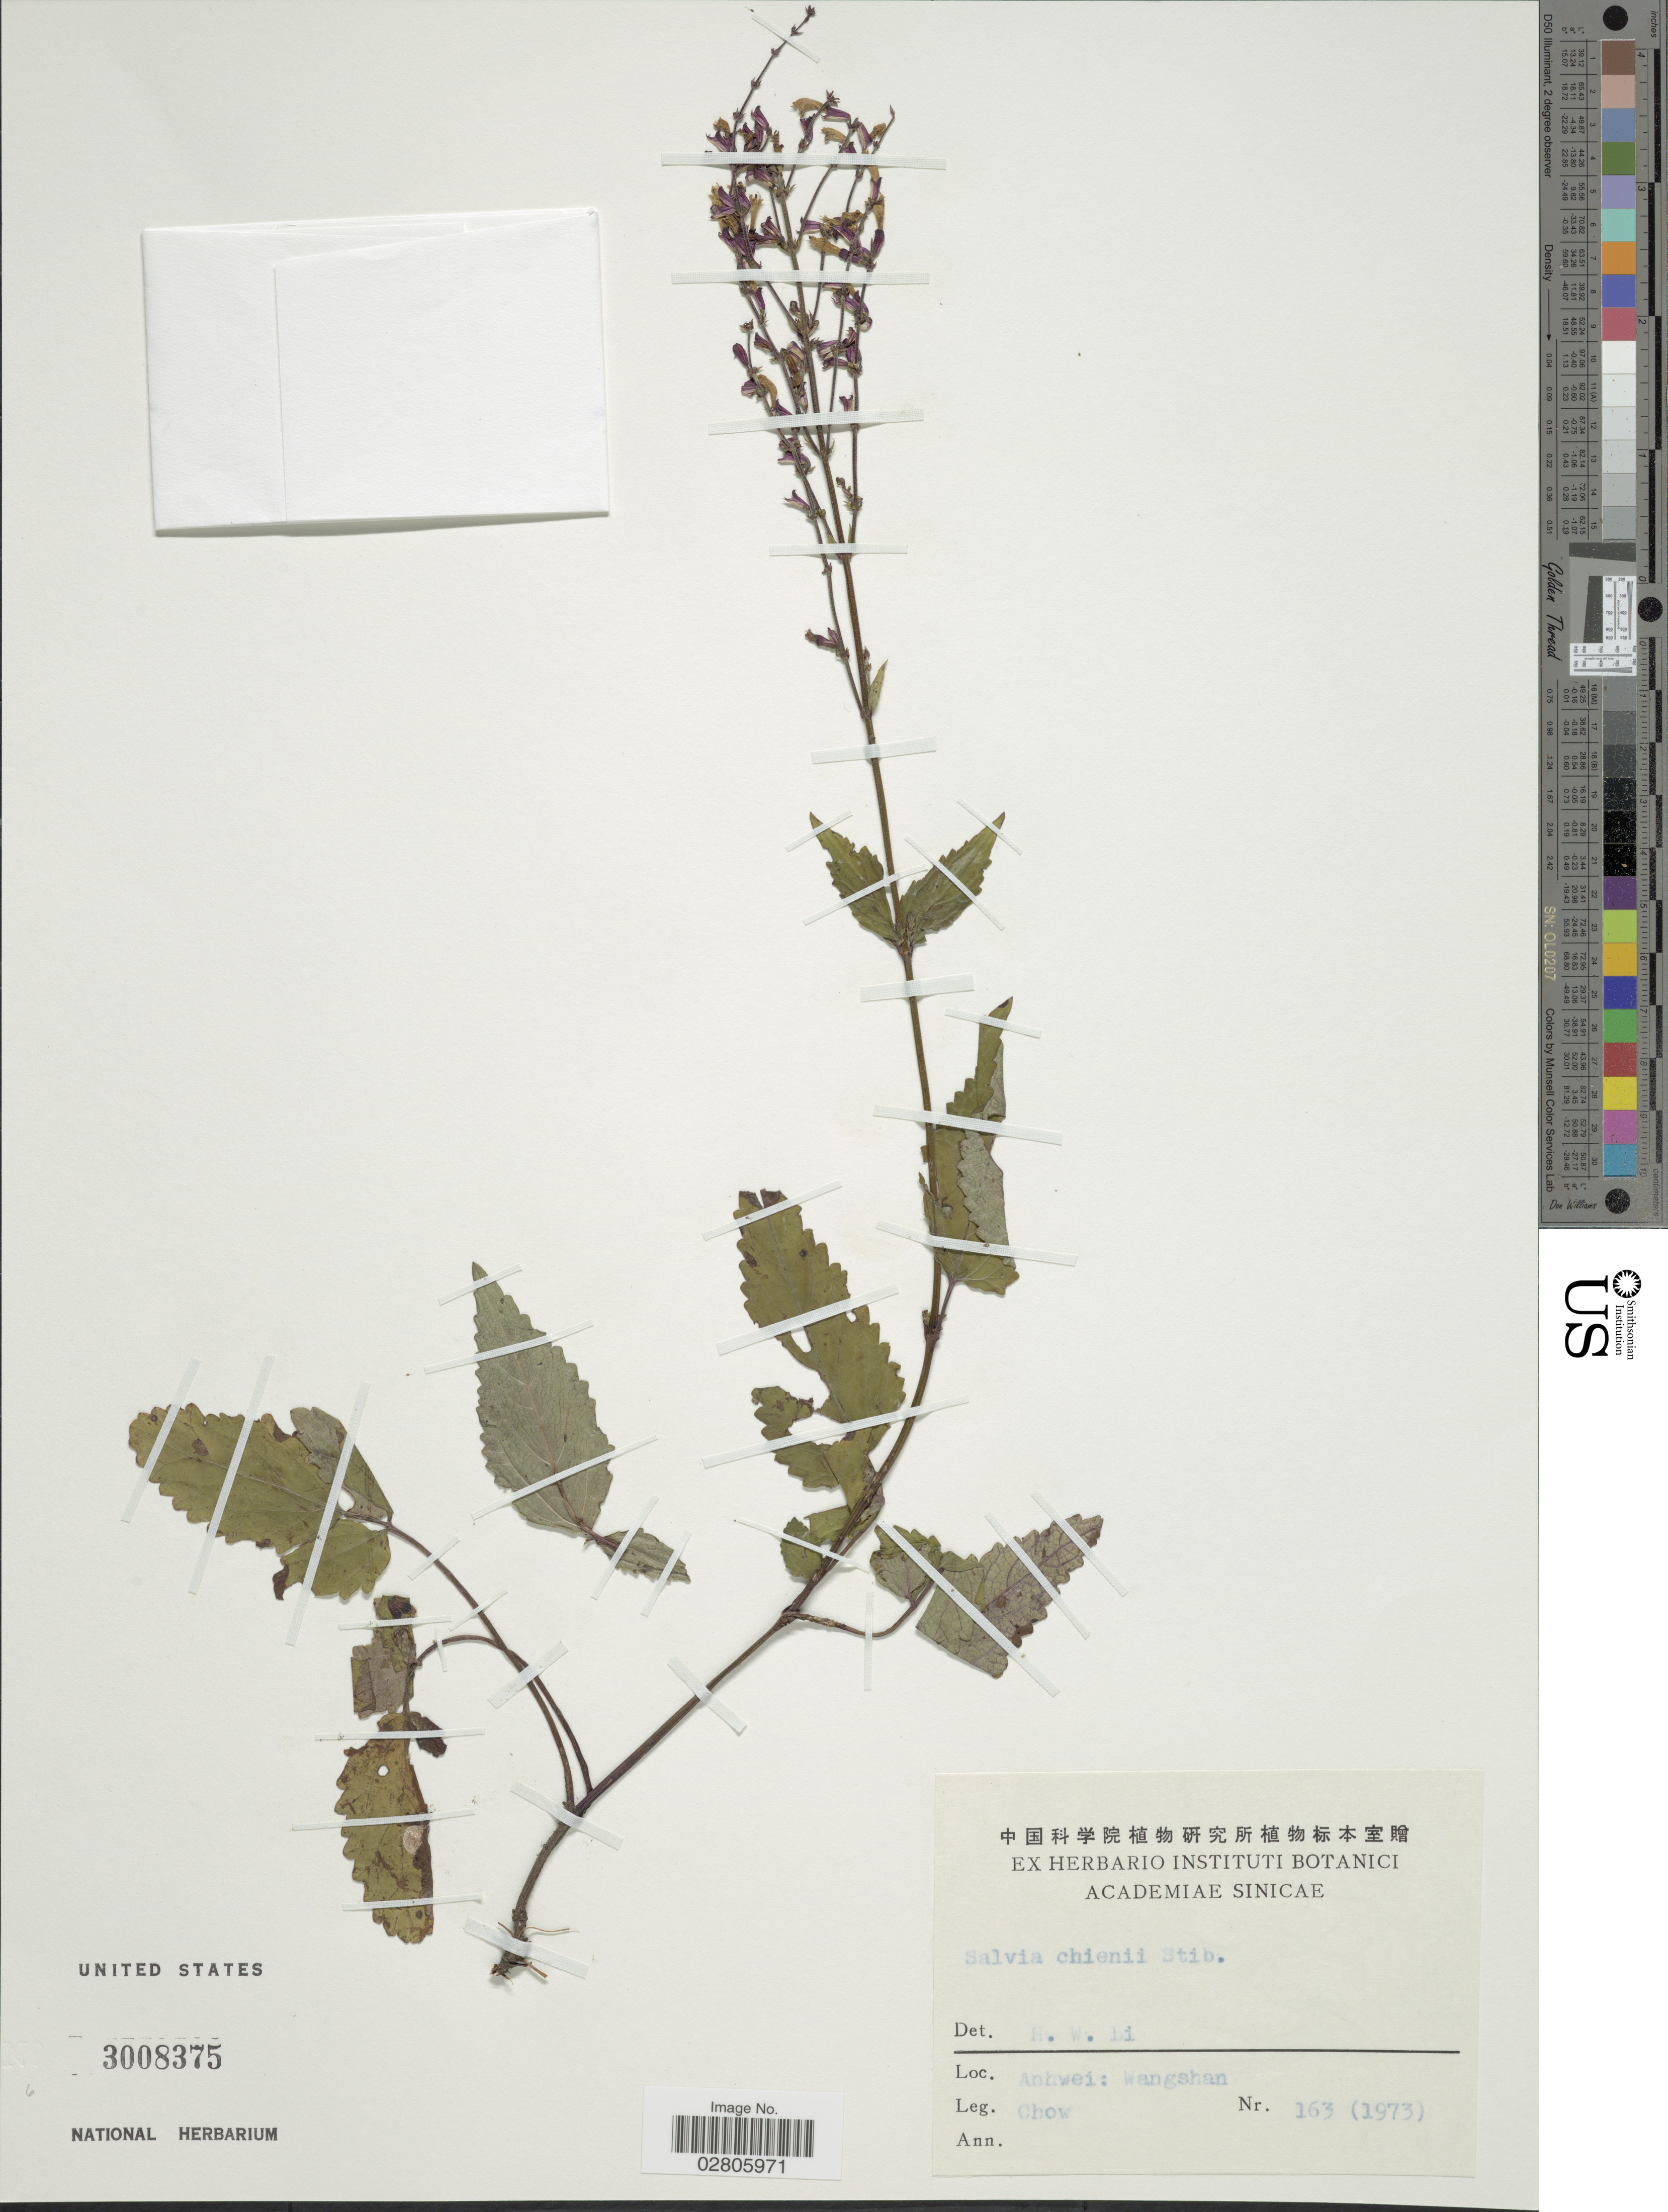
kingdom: Plantae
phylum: Tracheophyta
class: Magnoliopsida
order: Lamiales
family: Lamiaceae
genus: Salvia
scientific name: Salvia chienii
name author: E. Peter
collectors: Chow, --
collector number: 163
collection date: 1973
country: China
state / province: Anhui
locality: Anhwei: Wangshan.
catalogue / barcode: US 3008375